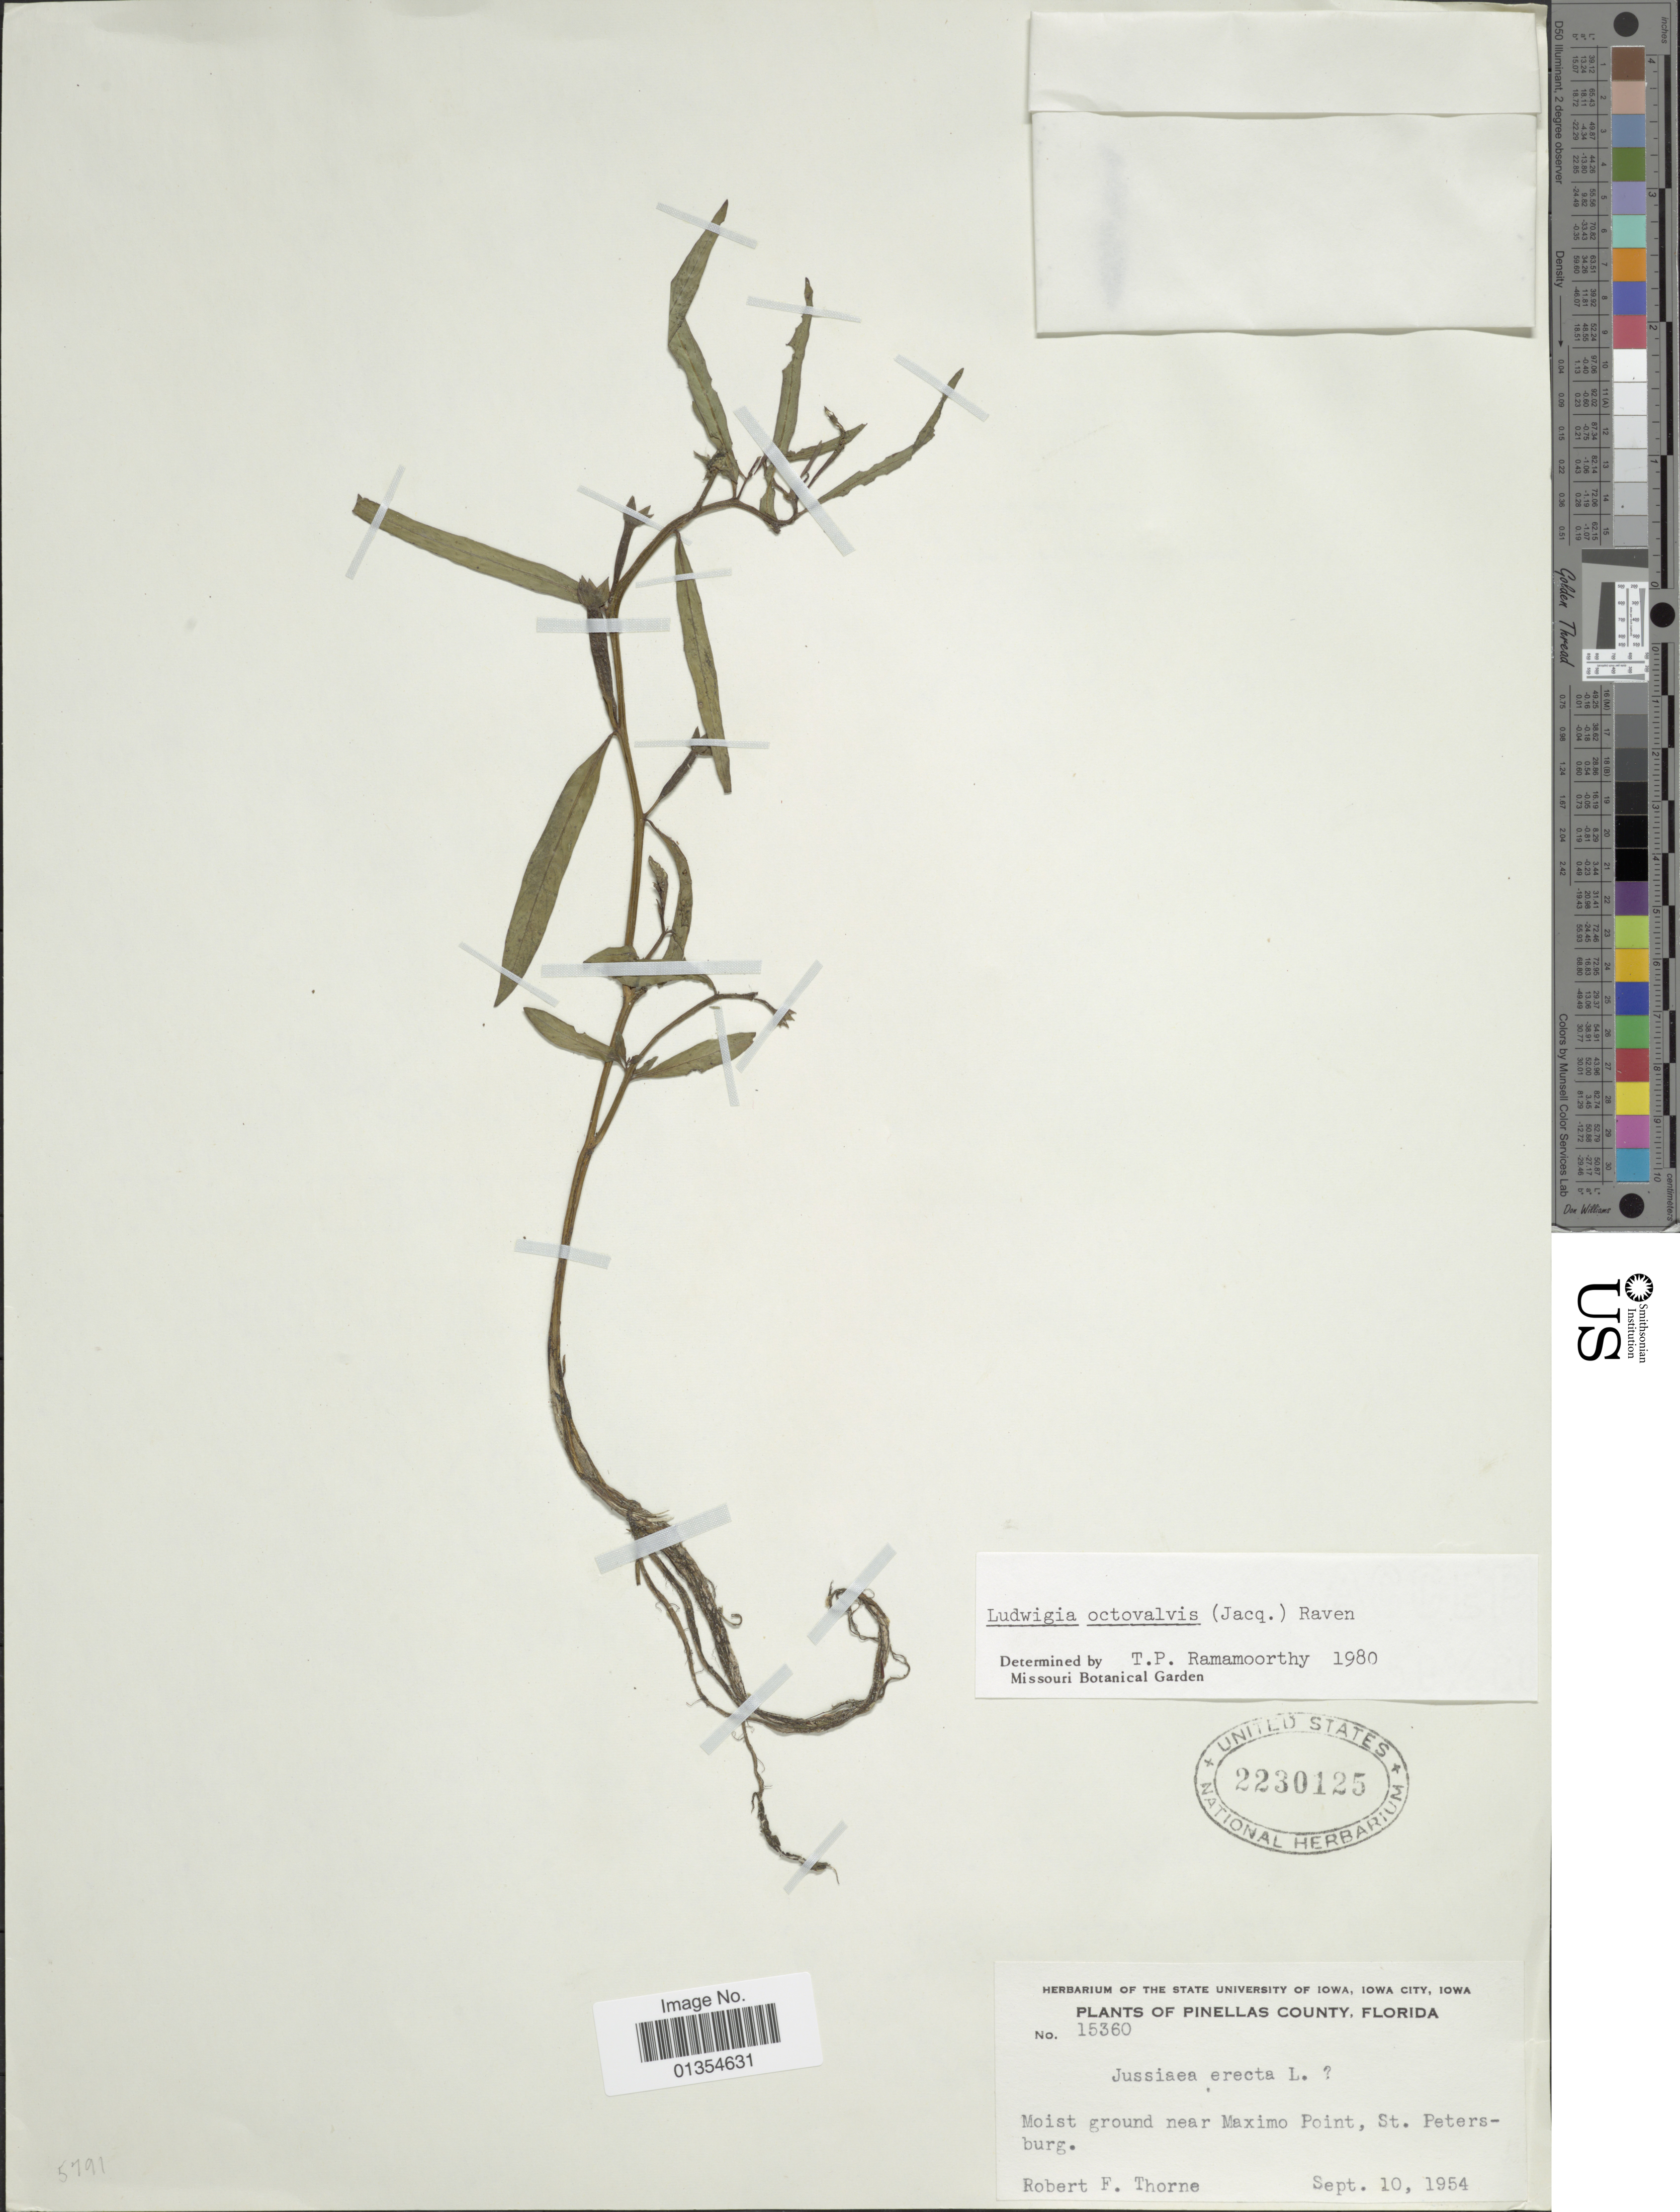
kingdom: Plantae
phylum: Tracheophyta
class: Magnoliopsida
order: Myrtales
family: Onagraceae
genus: Ludwigia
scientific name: Ludwigia octovalvis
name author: (Jacq.) P.H. Raven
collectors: R. F. Thorne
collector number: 15360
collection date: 1954-09-10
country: United States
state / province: Florida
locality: Pinellas County, near Maximo Point, St. Petersburg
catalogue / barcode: US 2230125